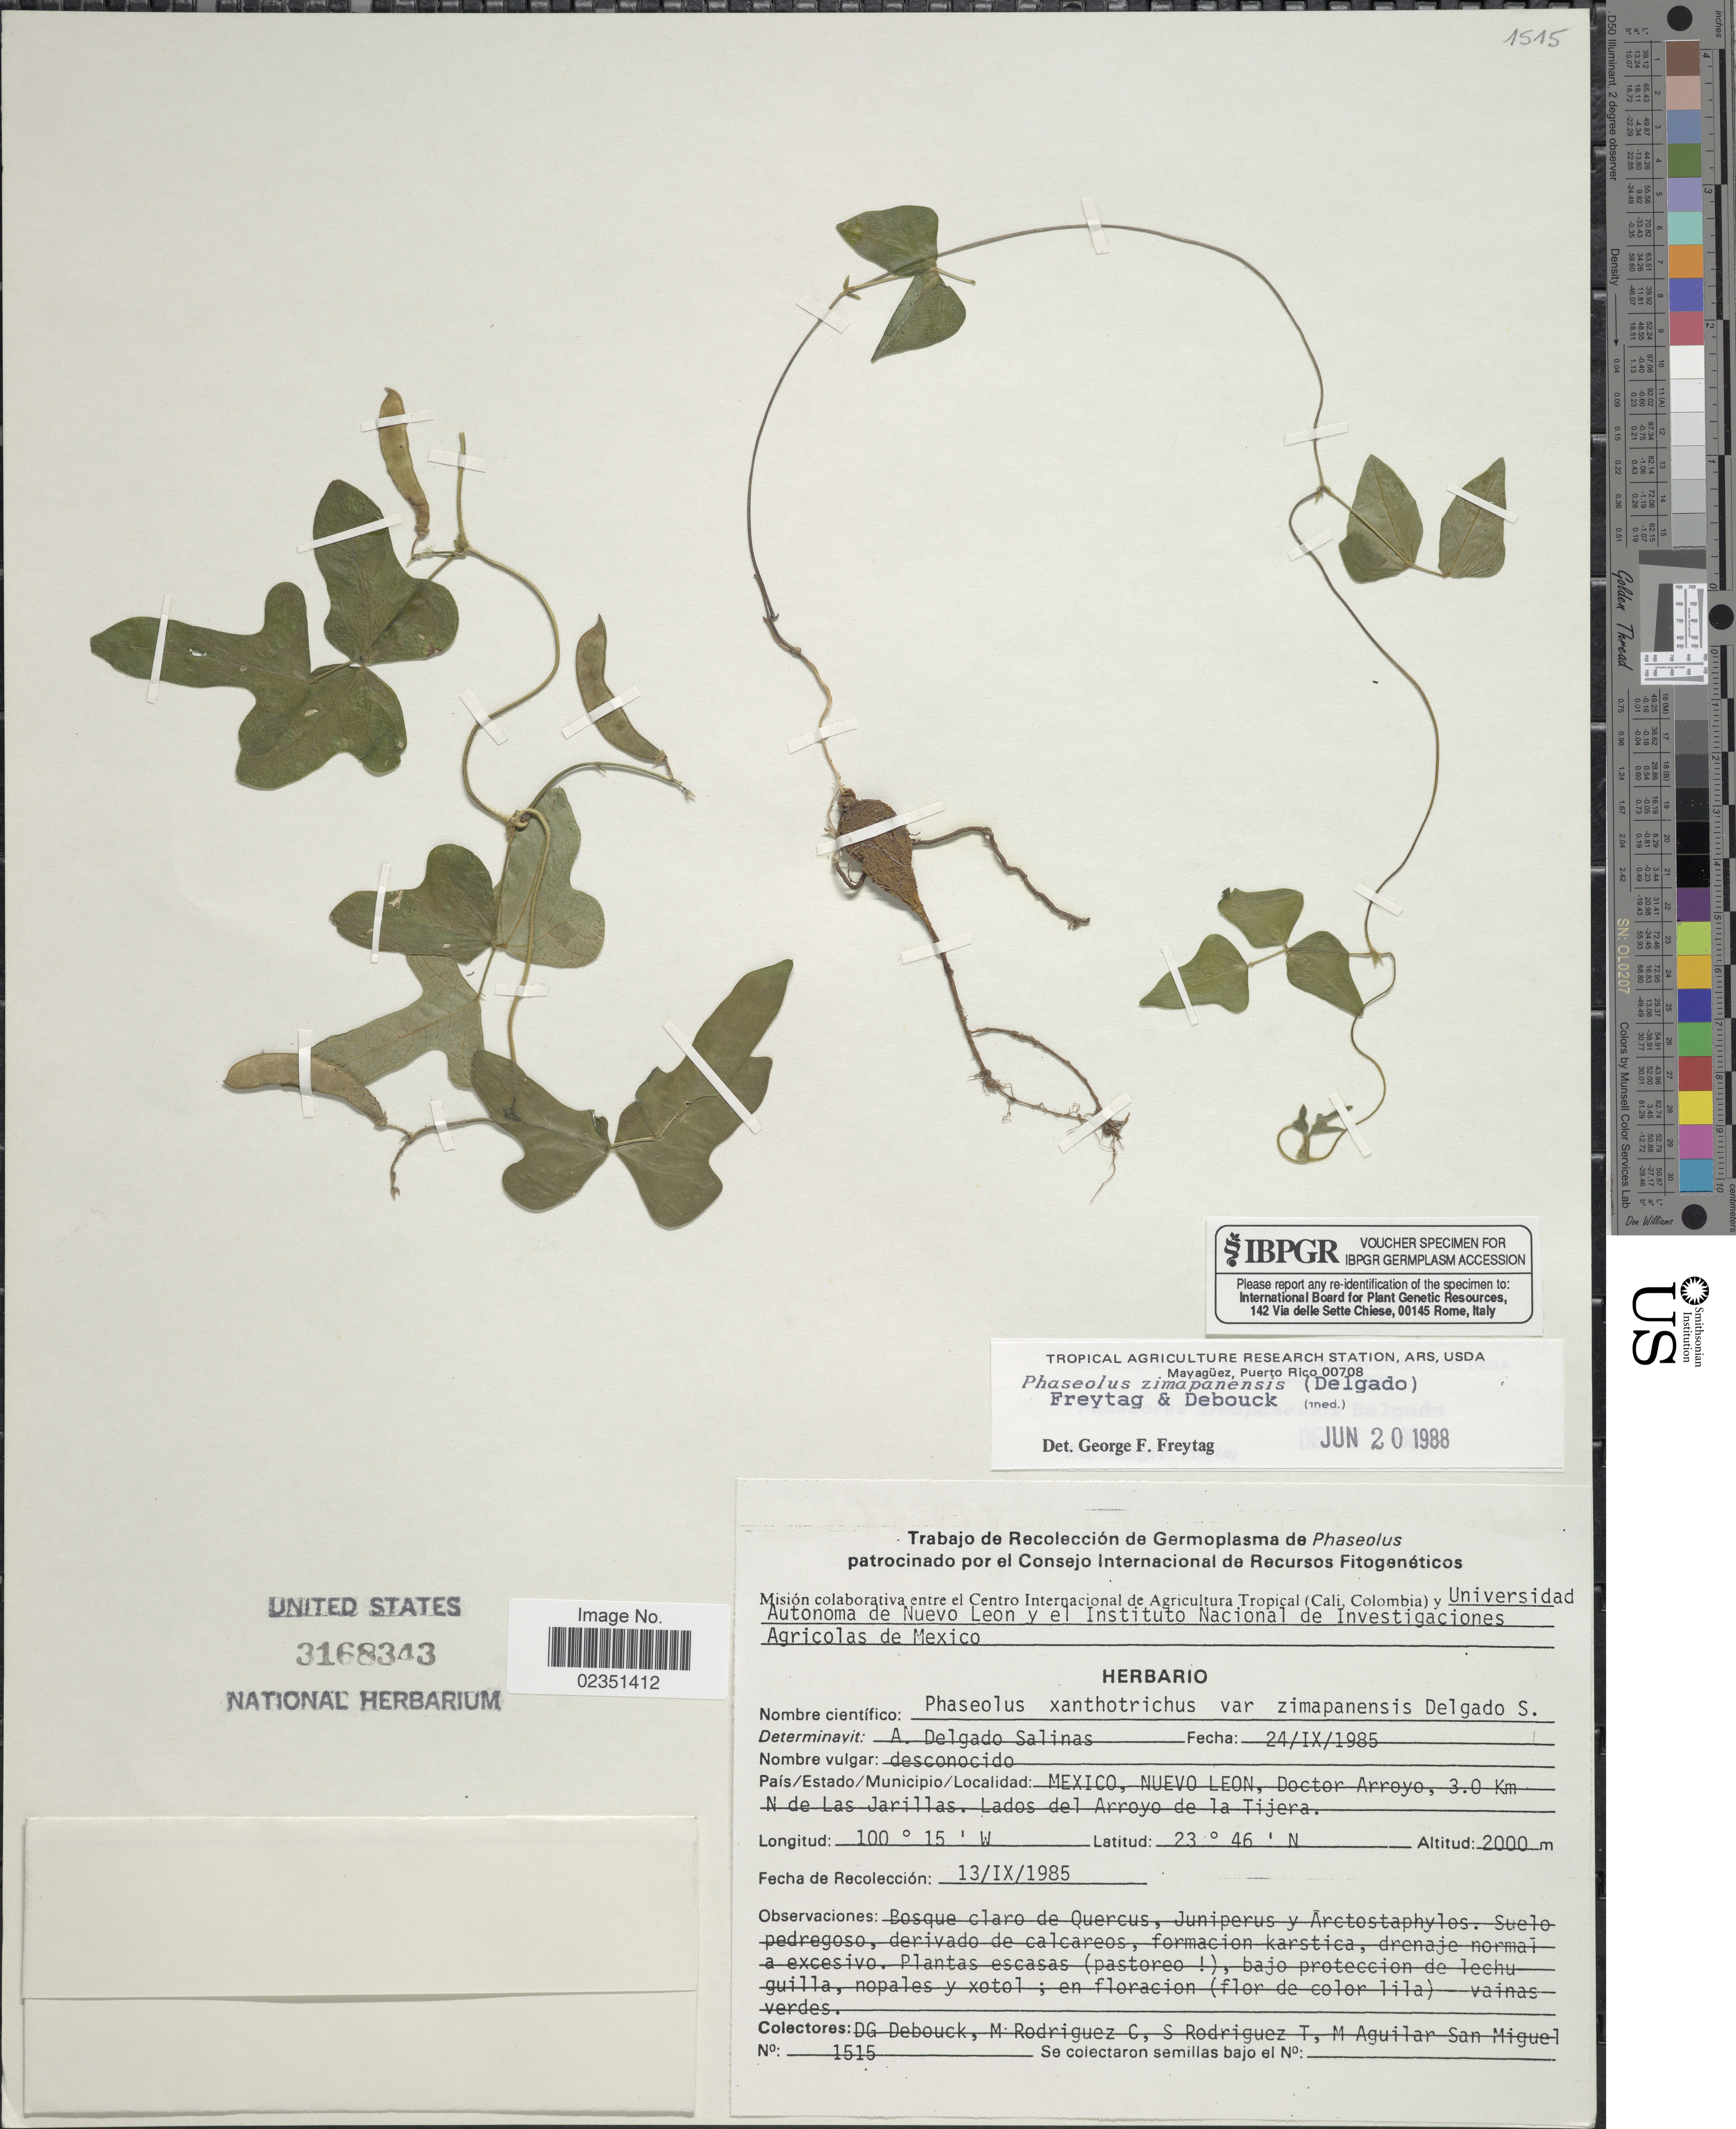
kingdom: Plantae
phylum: Tracheophyta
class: Magnoliopsida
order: Fabales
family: Fabaceae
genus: Phaseolus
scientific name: Phaseolus zimapanensis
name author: A. Delgado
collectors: D. Debouck, M. Rodriguez C., S. Rodriguez T. & M. San Miguel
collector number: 1515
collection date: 1985-09-13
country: Mexico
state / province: Nuevo León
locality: Doctor Arroyo, 3.0 Km N de Las Jarillas, Lados del Arroyo de la Tijera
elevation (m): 2000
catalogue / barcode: US 3168343